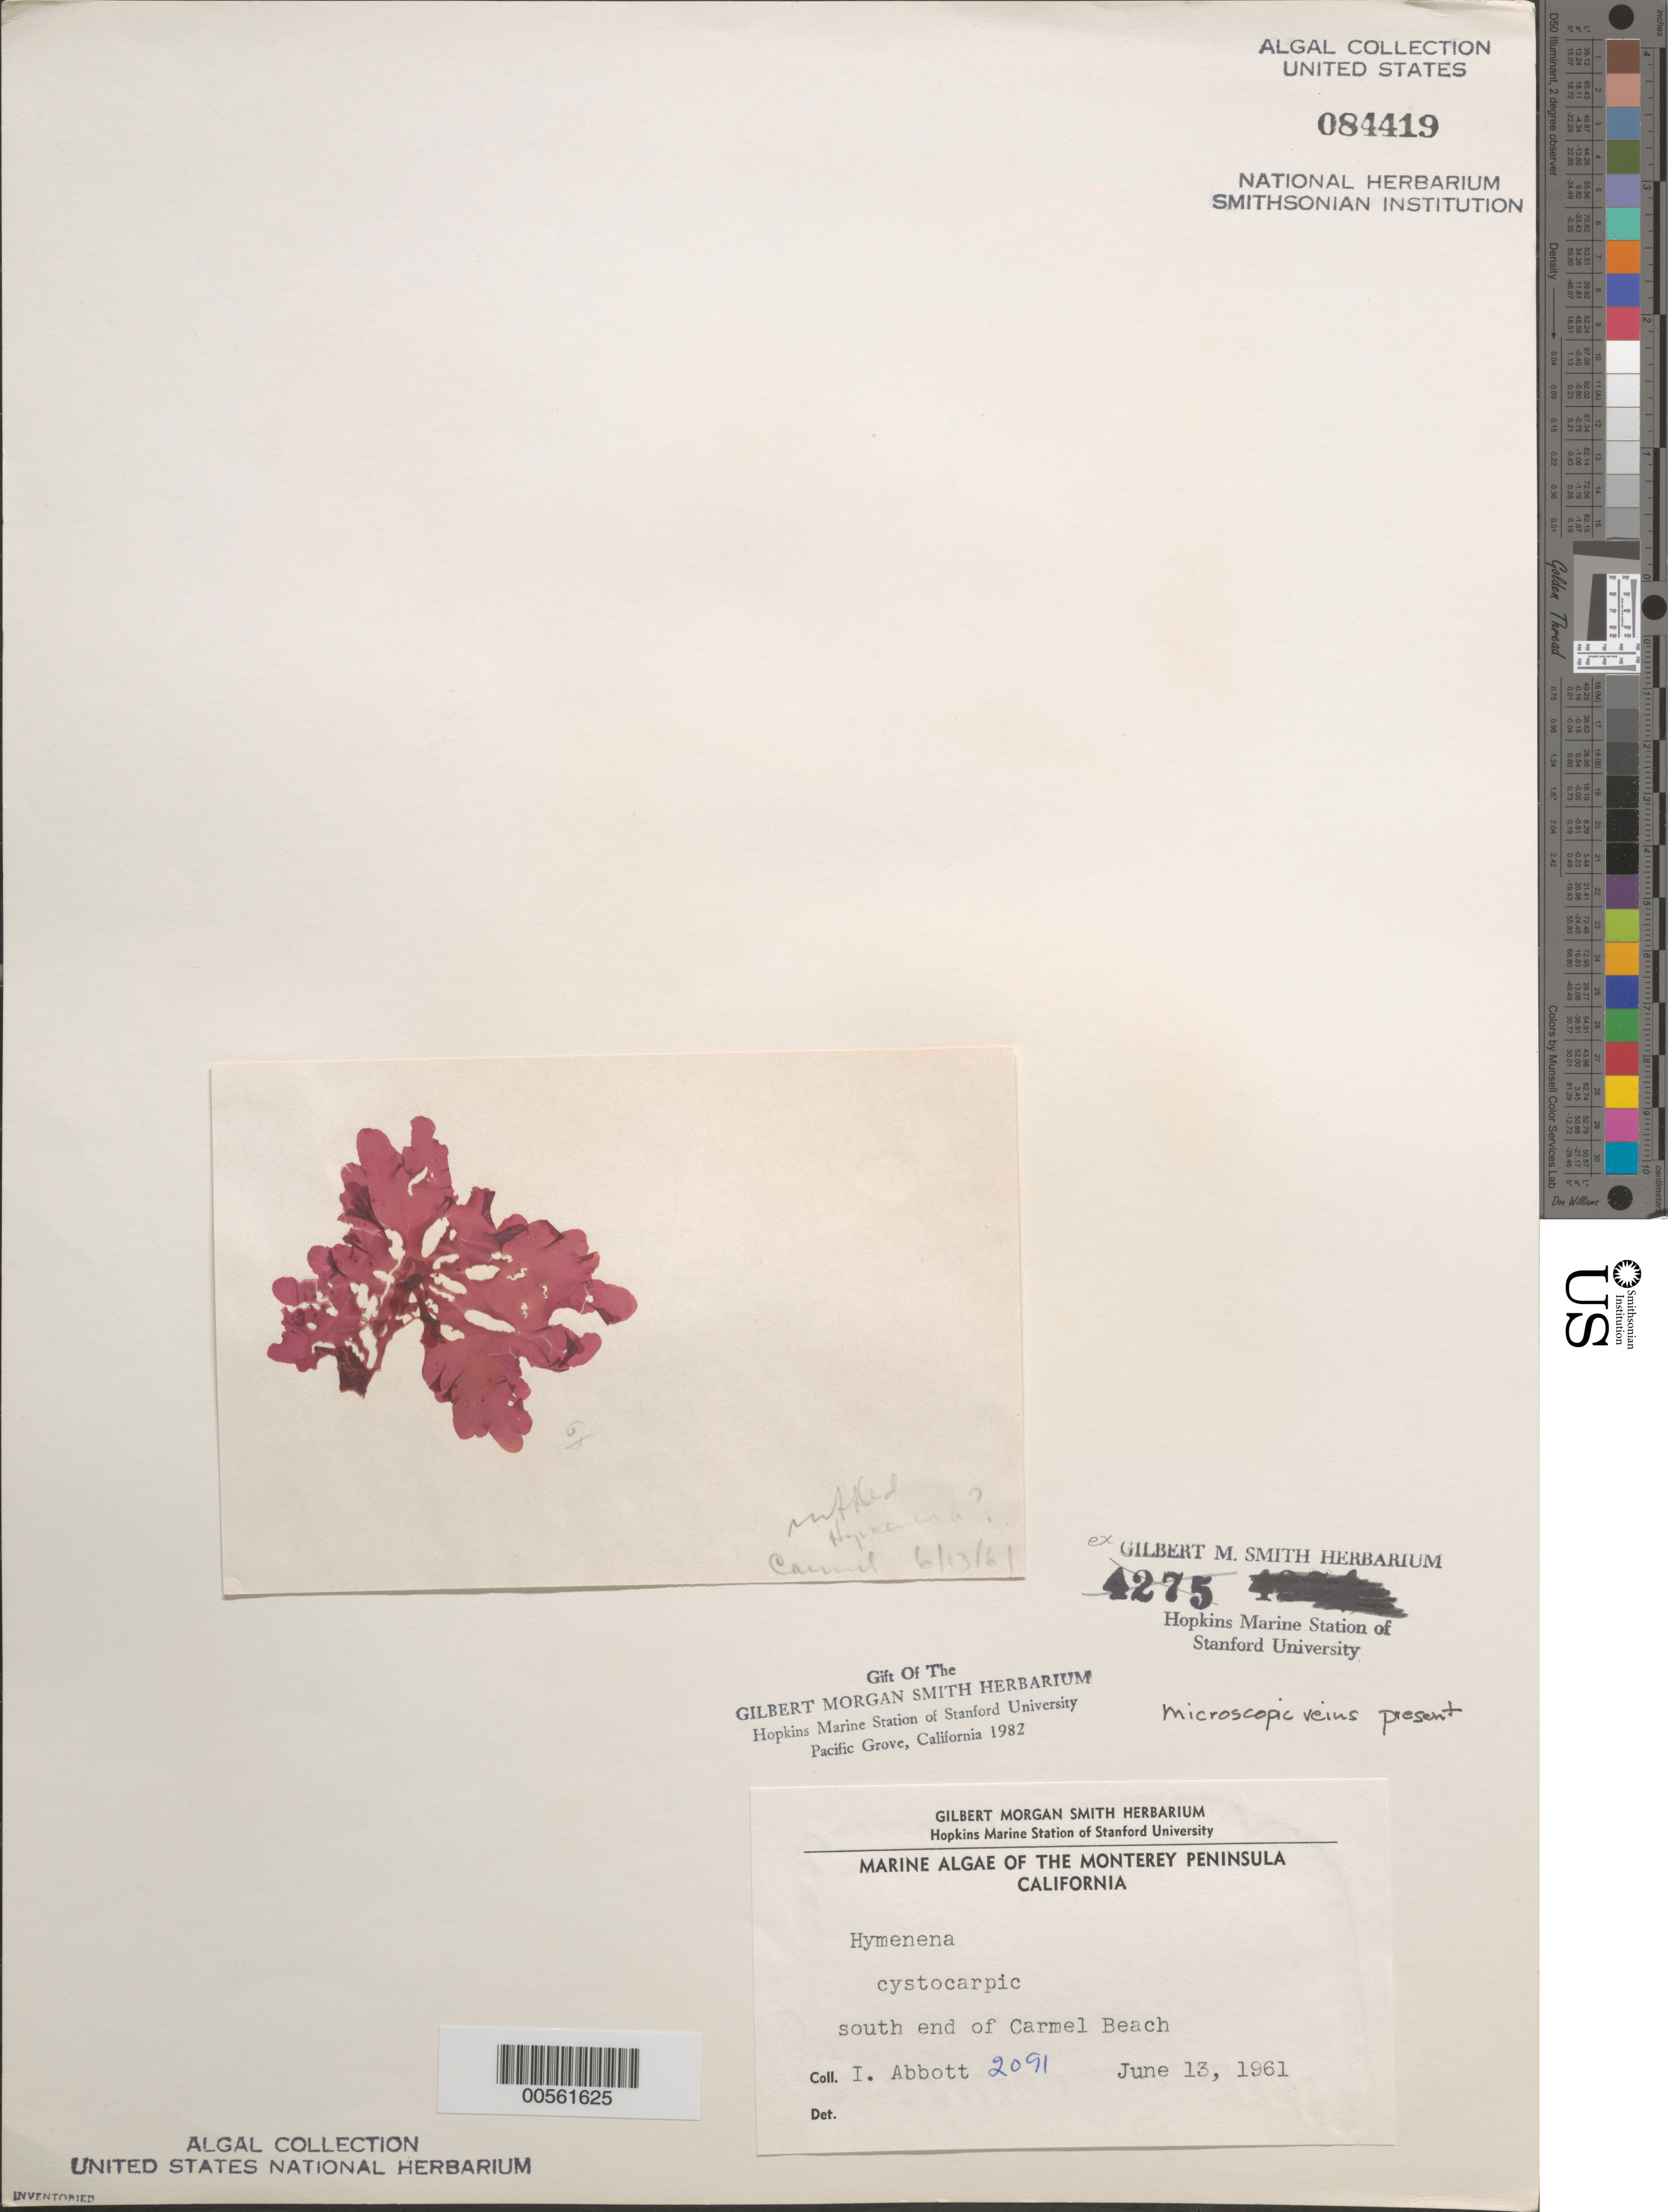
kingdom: Plantae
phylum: Rhodophyta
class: Florideophyceae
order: Ceramiales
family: Delesseriaceae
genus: Hymenena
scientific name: Hymenena sp.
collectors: I. A. Abbott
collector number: IAA 2091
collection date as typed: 13 Jun 1961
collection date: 1961-06-13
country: United States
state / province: California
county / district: Monterey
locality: Carmel Beach, south end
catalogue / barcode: US 84419